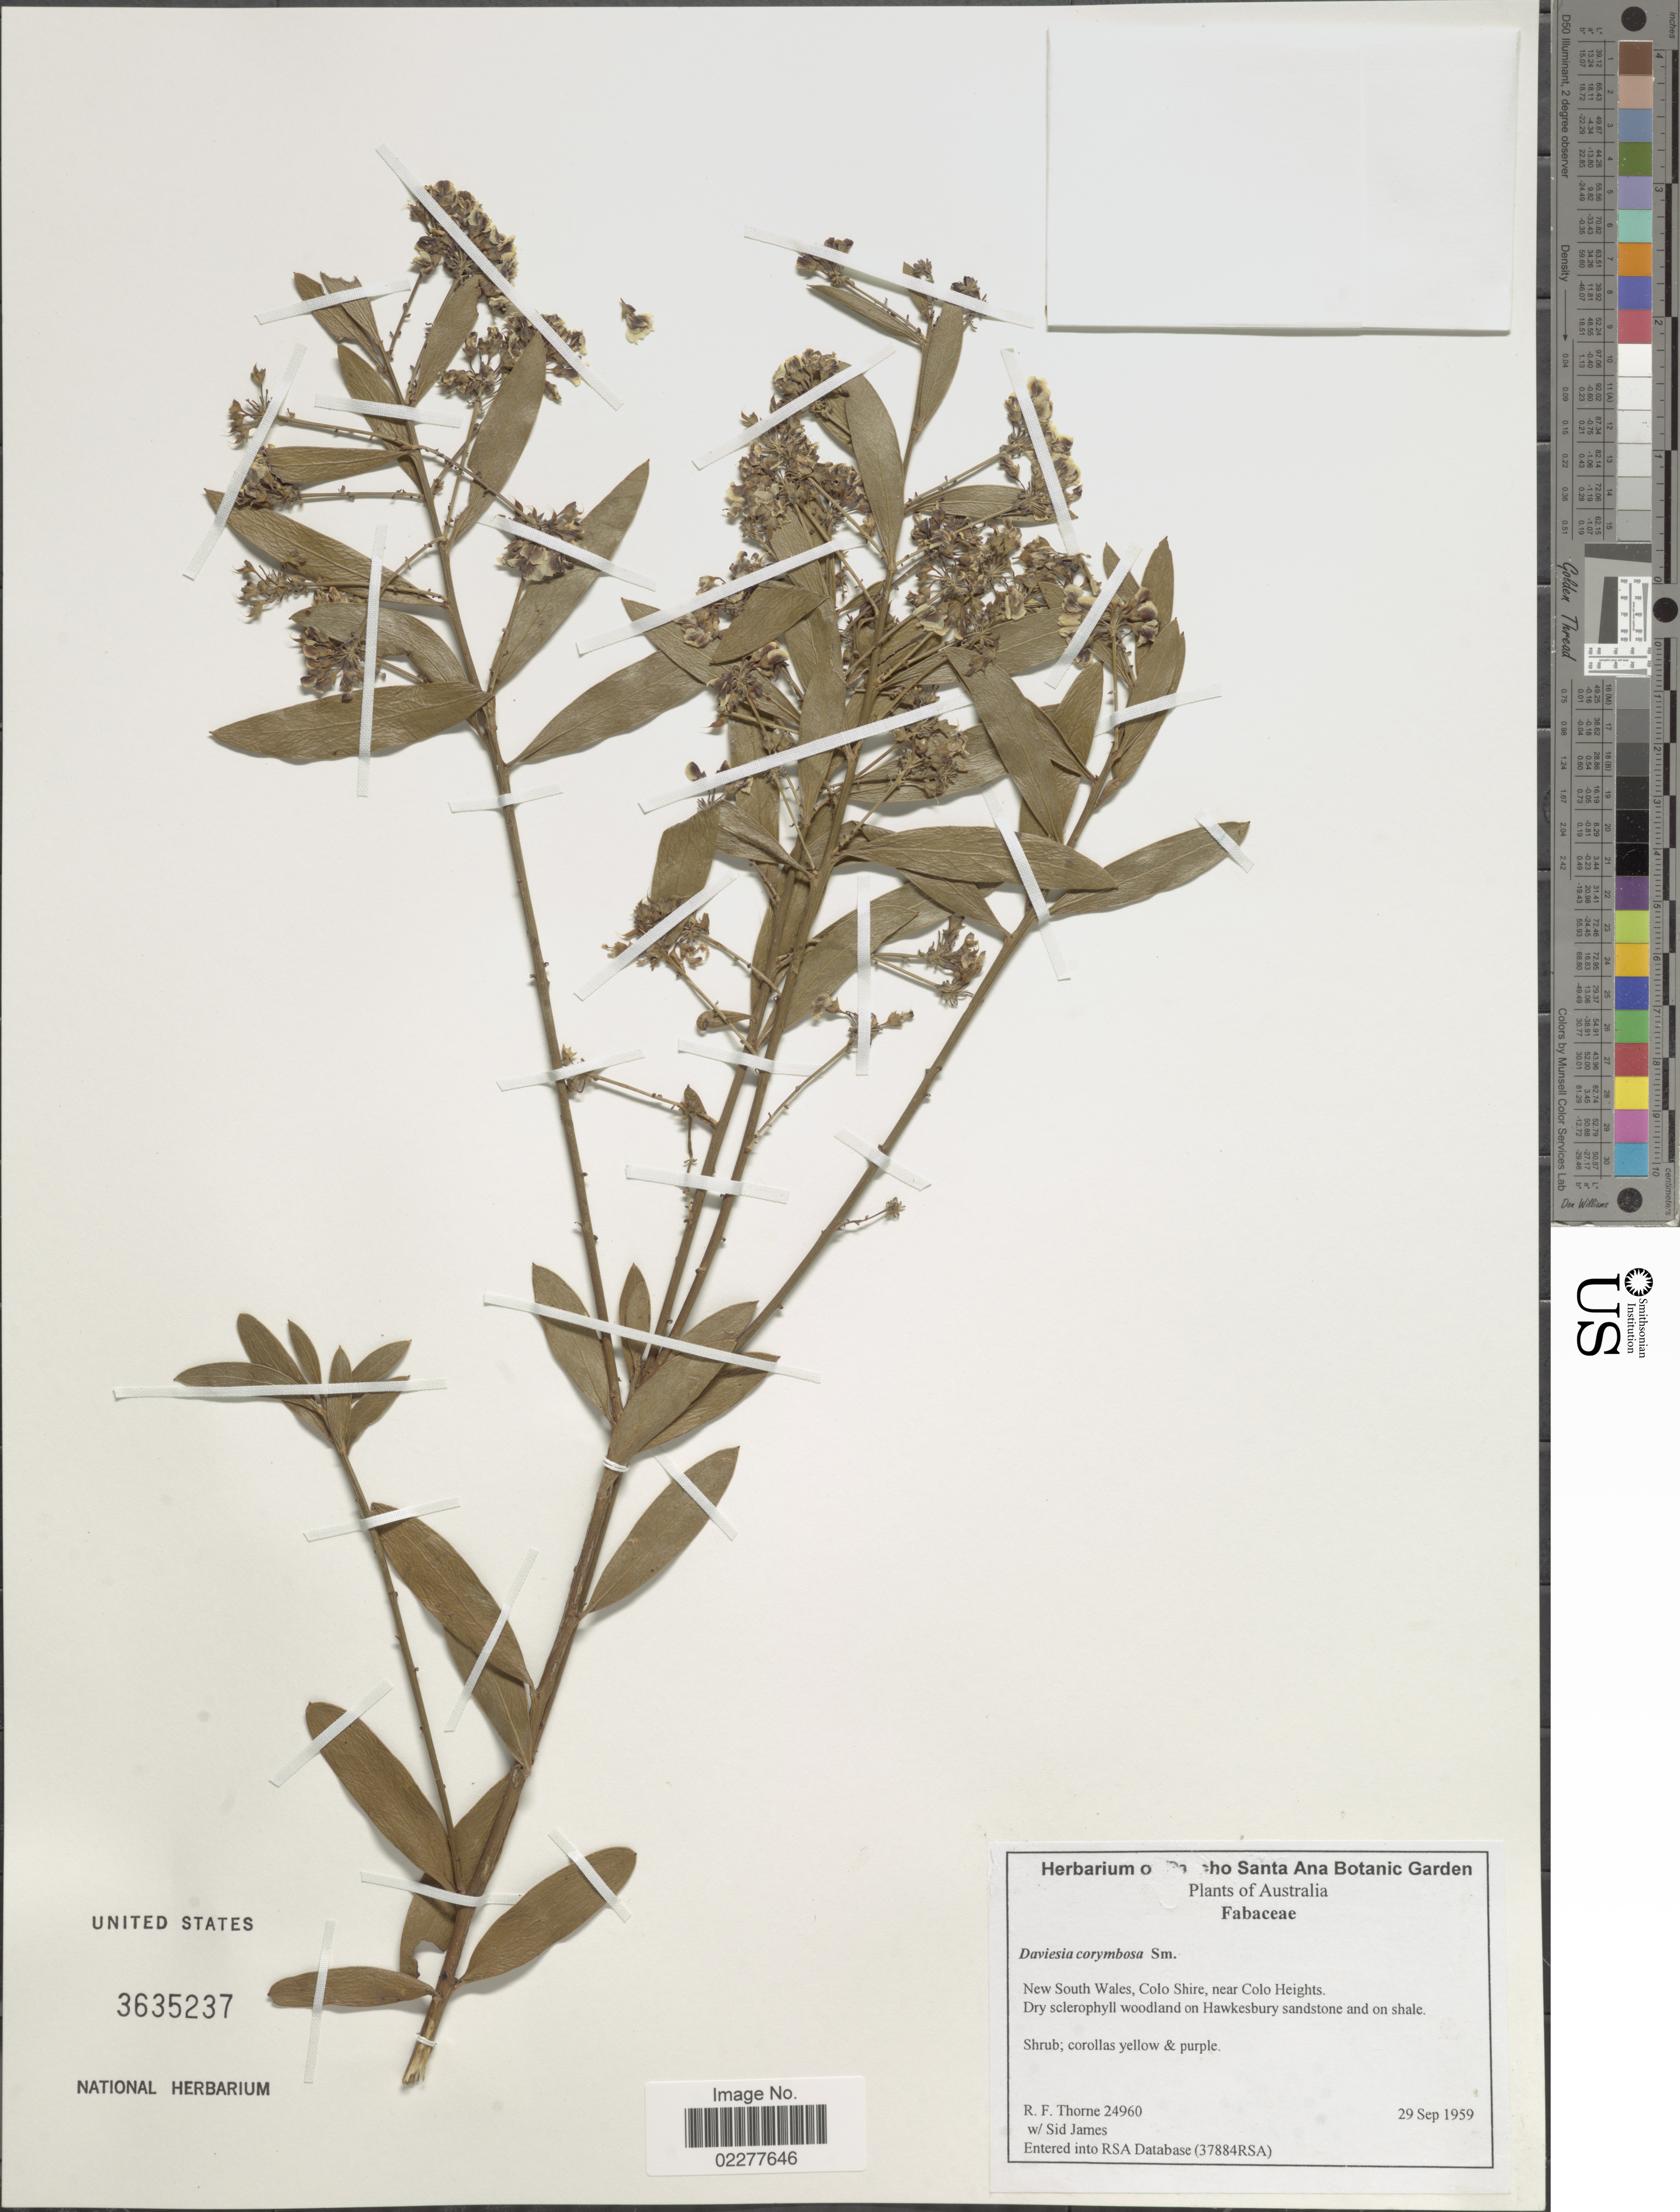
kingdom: Plantae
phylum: Tracheophyta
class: Magnoliopsida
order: Fabales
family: Fabaceae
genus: Daviesia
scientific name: Daviesia corymbosa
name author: Sm.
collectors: R. F. Thorne & S. James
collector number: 25960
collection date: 1959-09-29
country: Australia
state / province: New South Wales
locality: Colo Shire, near Holo Heigths.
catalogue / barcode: US 3635237